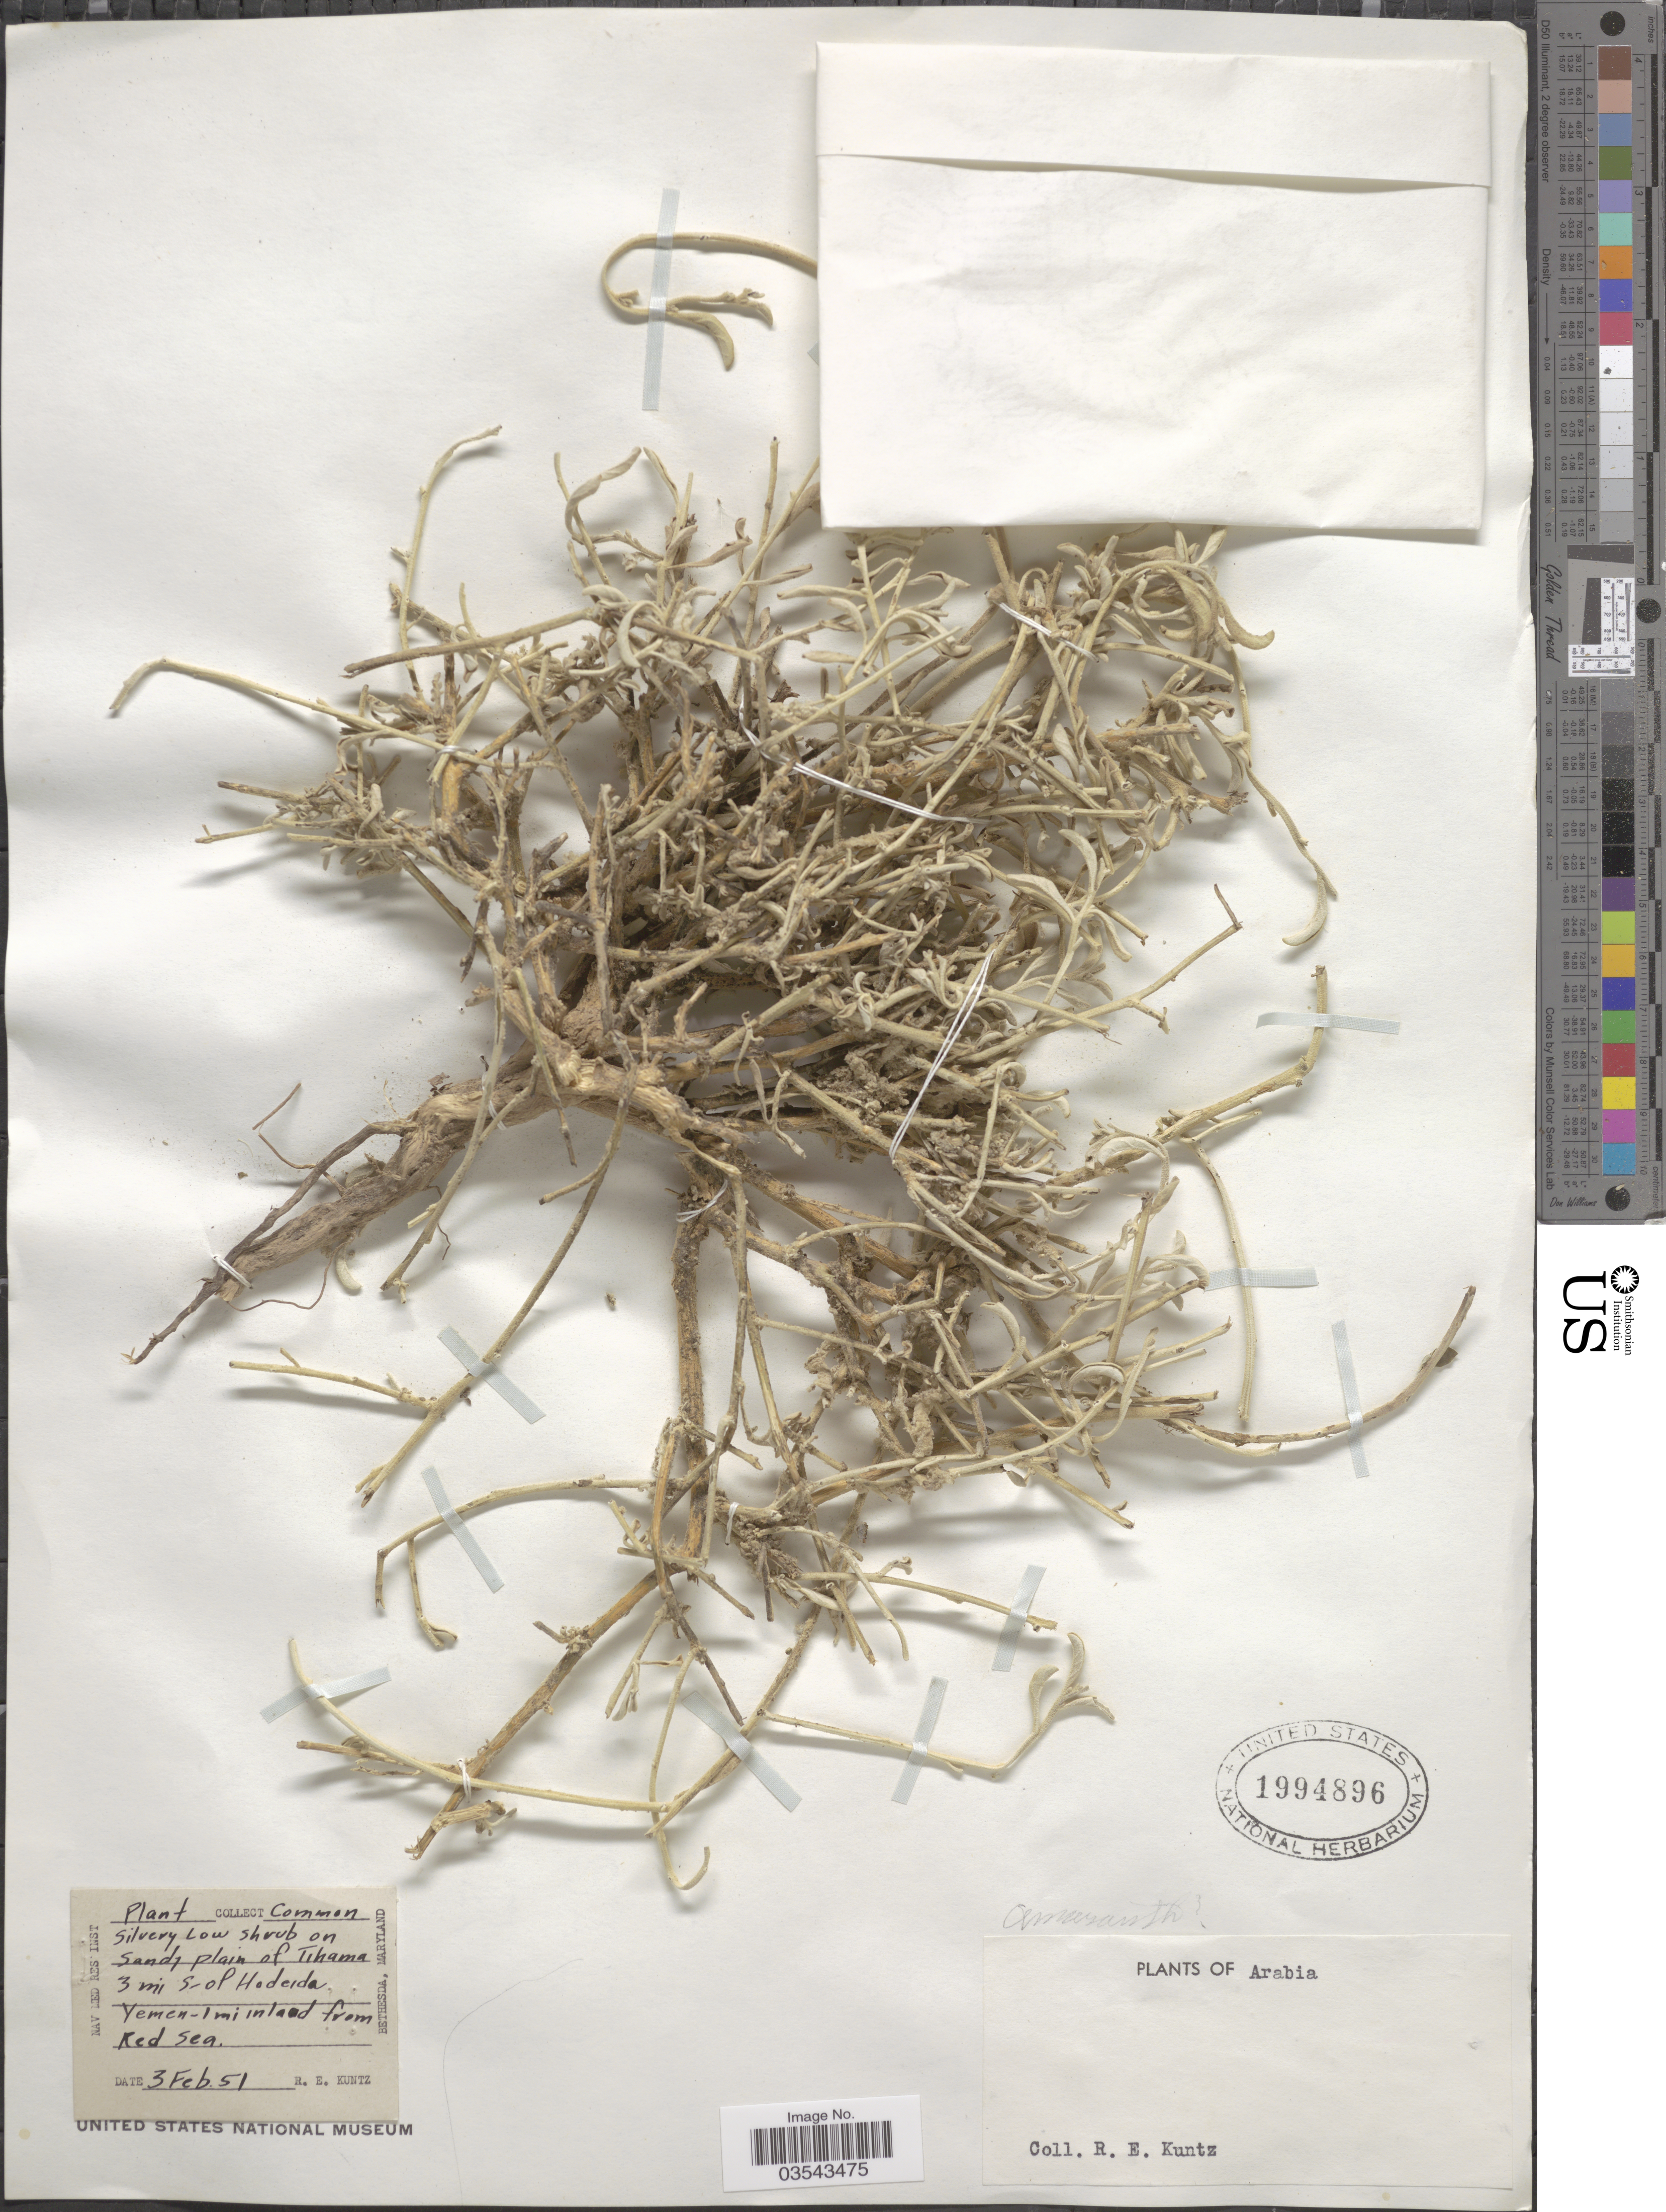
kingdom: Plantae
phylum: Tracheophyta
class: Magnoliopsida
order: Caryophyllales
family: Amaranthaceae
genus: Aerva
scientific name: Aerva sp.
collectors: R. E. Kuntz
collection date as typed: Transcribed d/m/y: 3/2/51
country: Yemen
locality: Sandy plain of Tihama 3 mi S. - of Hodeida Yemen - 1 mi inland from Red Sea. Arabia.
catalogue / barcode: US 1994896